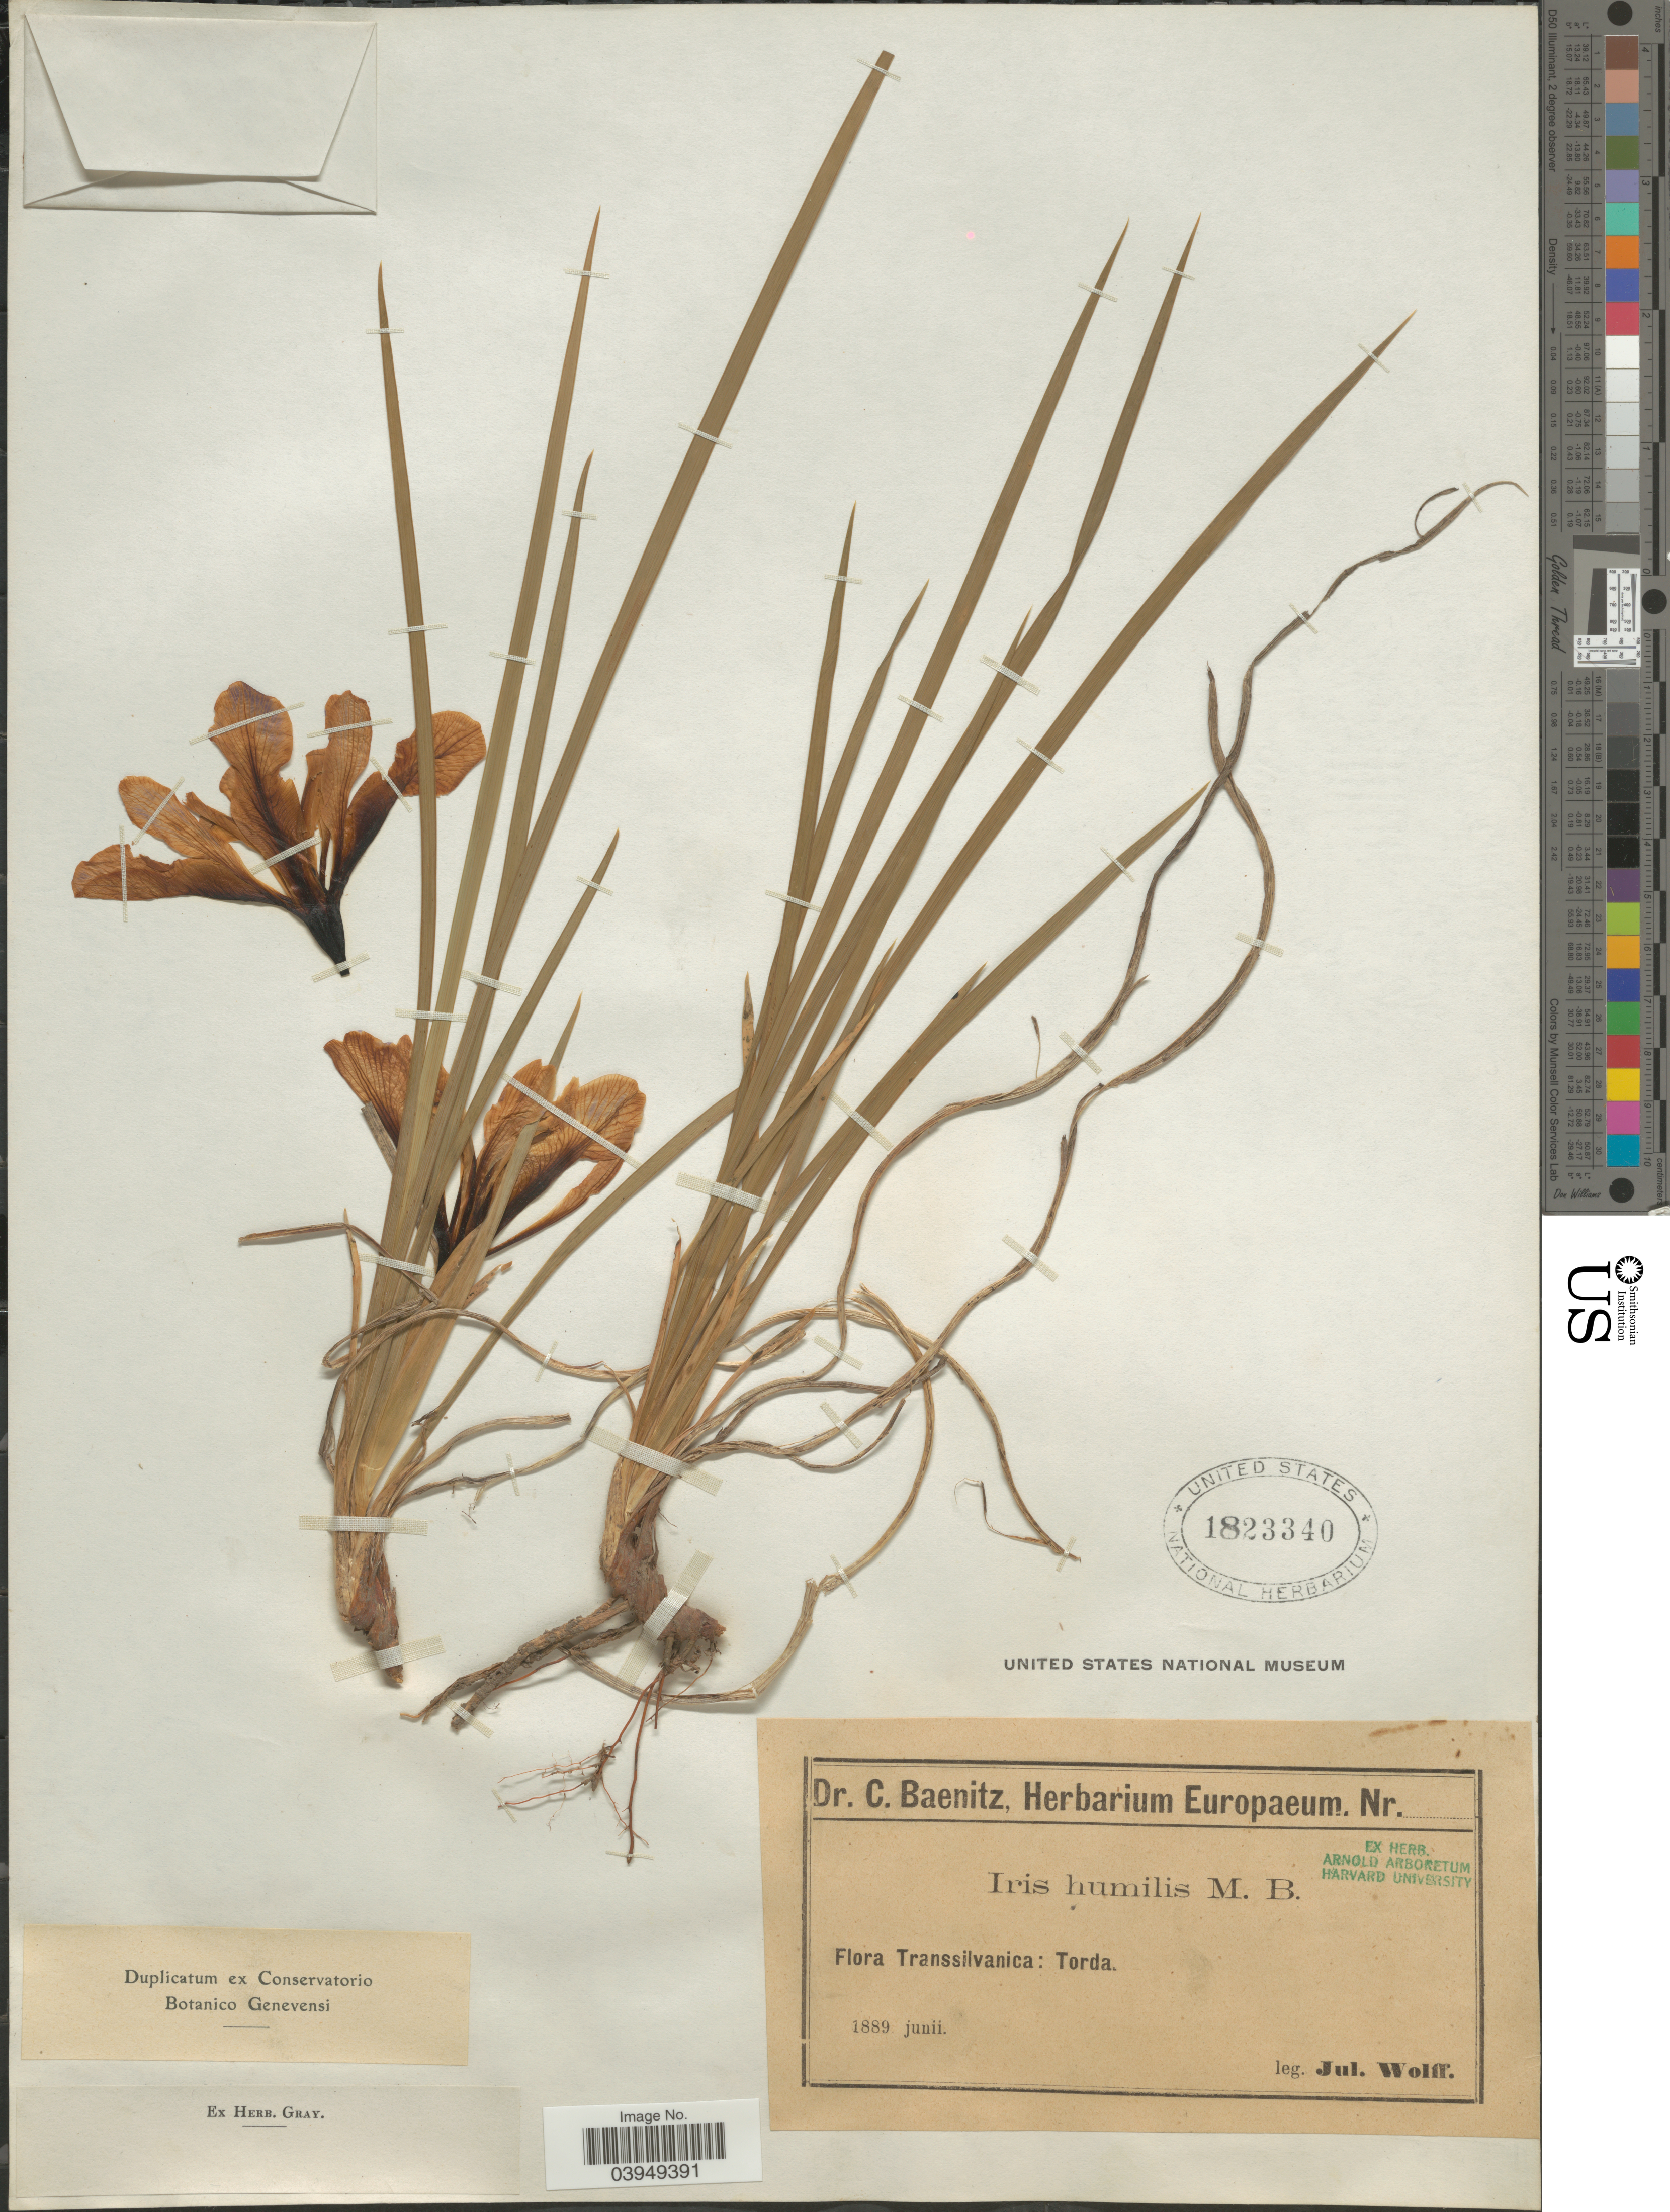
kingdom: Plantae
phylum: Tracheophyta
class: Liliopsida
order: Asparagales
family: Iridaceae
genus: Iris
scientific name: Iris humilis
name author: M. Bieb.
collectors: J. Wolff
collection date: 1889-06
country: Romania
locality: Transsilvanica: Torda.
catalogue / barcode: US 1823340